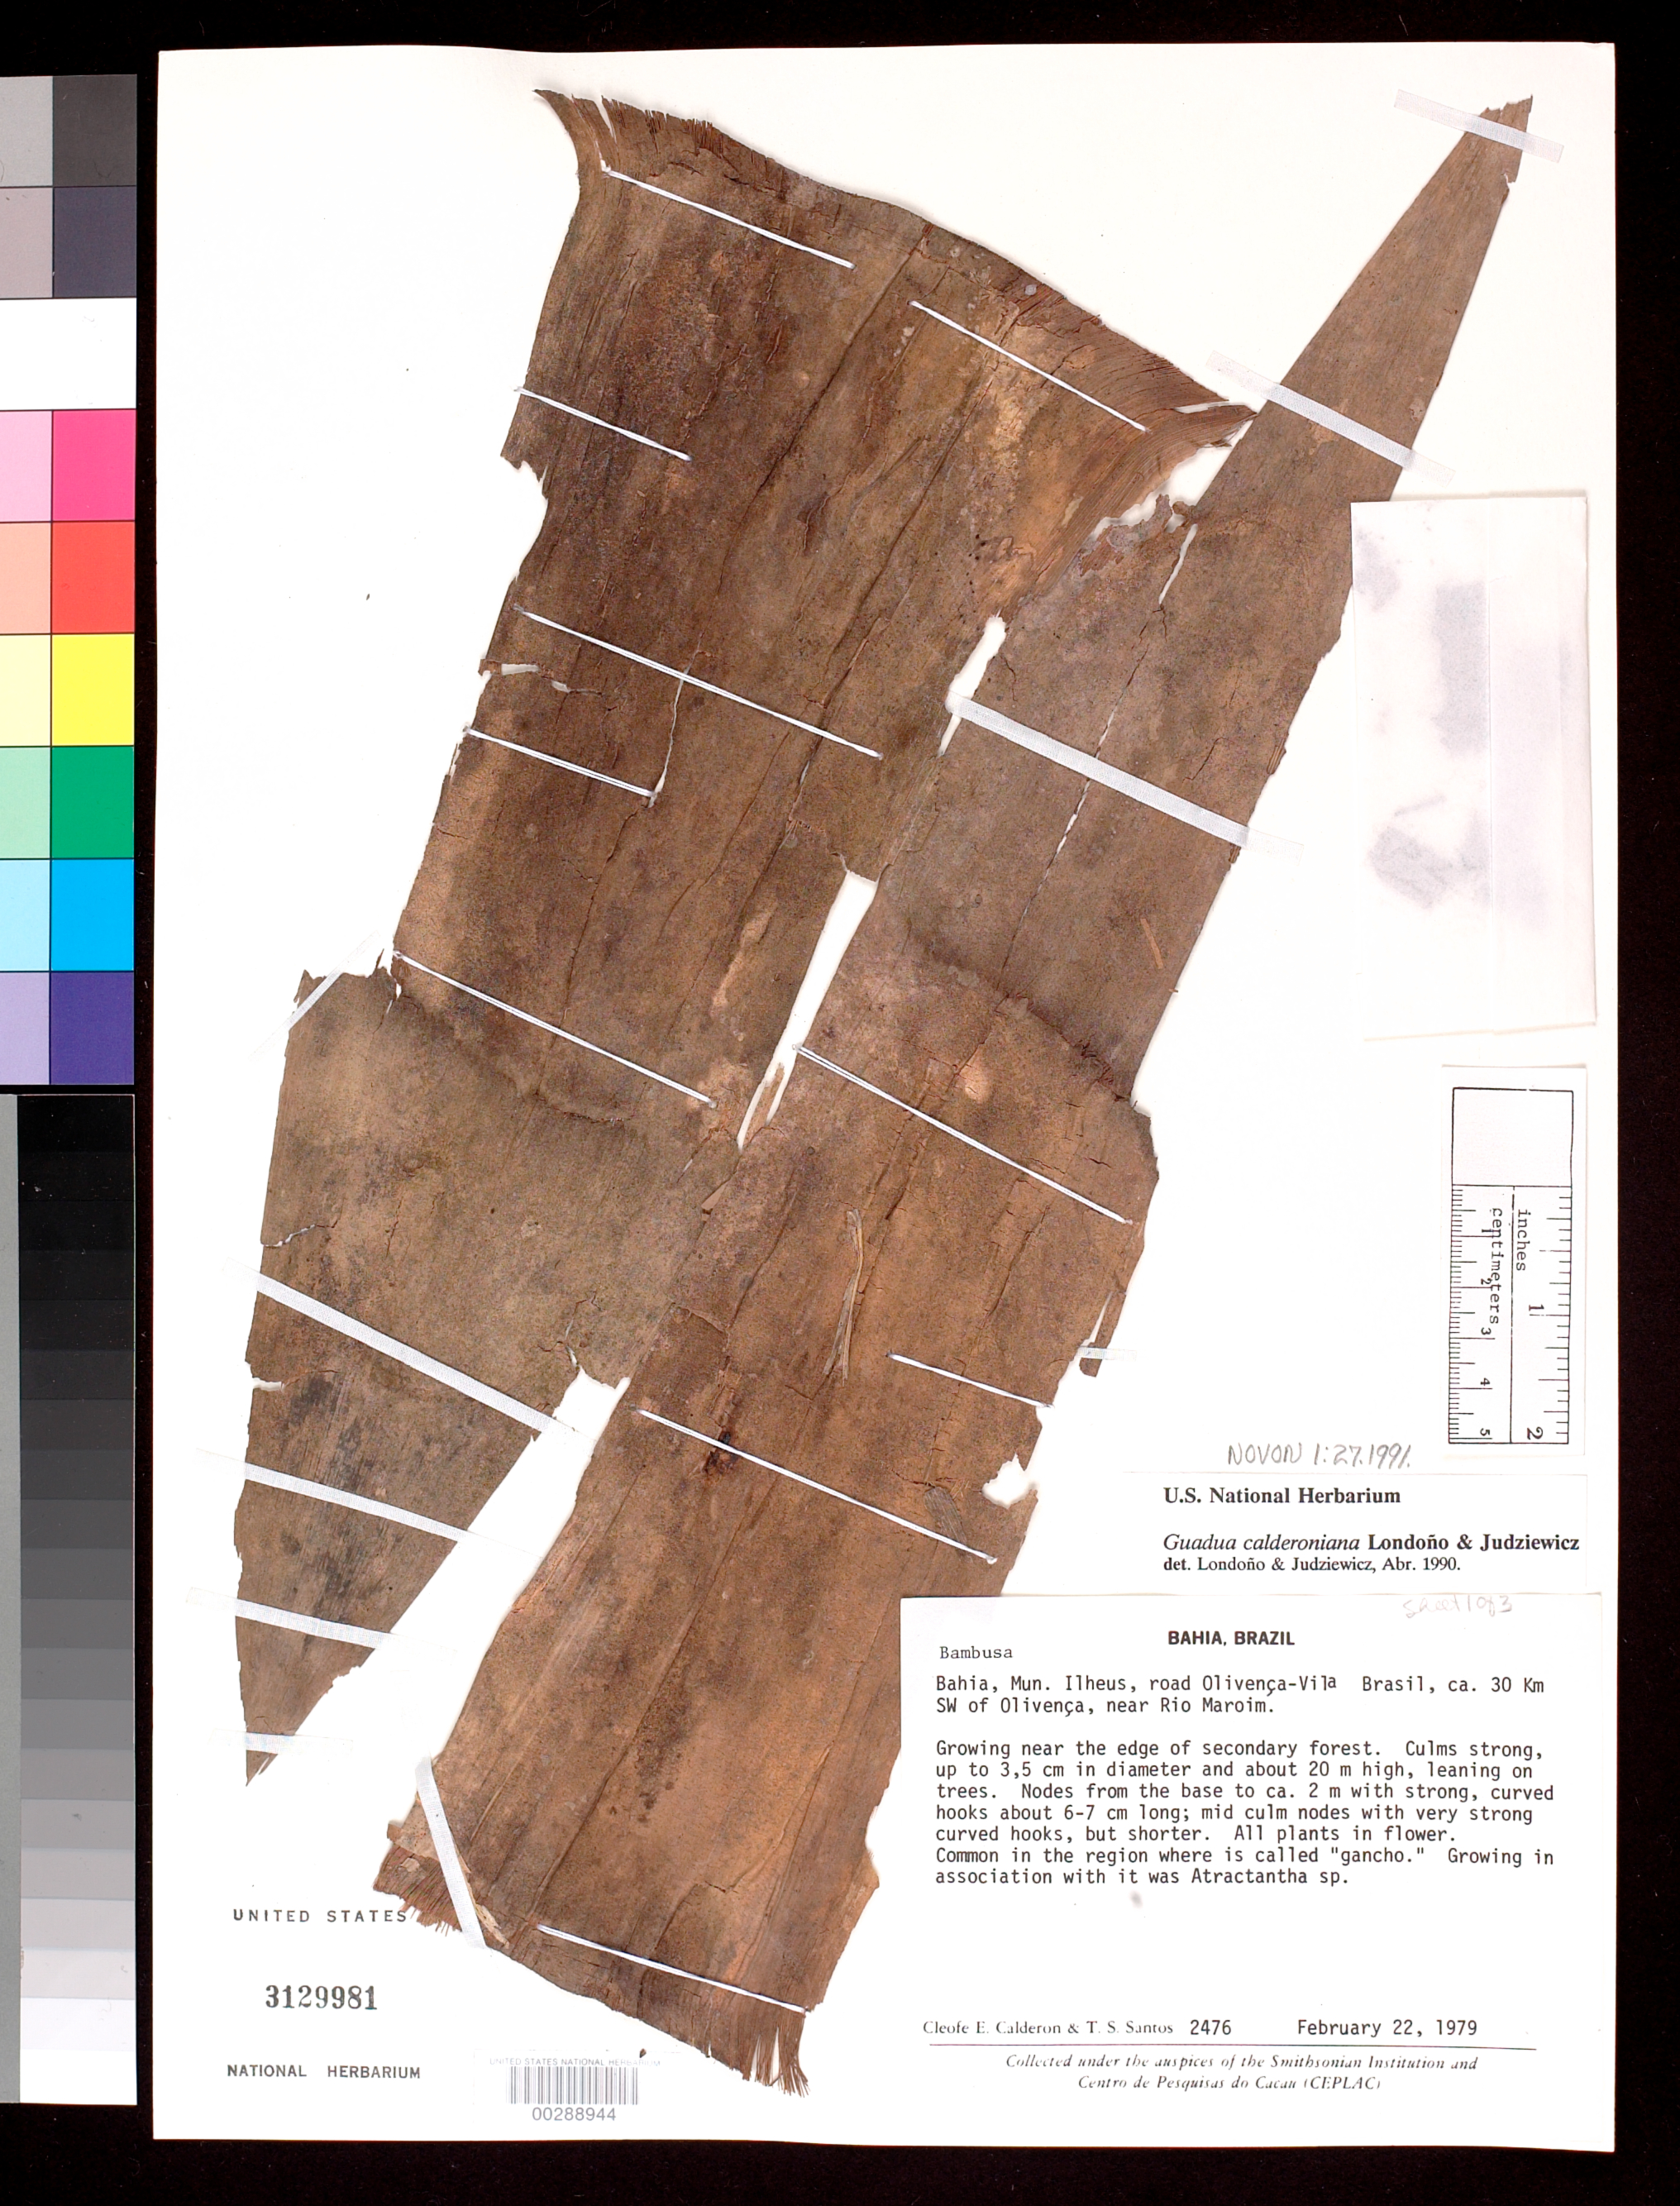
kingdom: Plantae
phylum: Tracheophyta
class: Liliopsida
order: Poales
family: Poaceae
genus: Guadua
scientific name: Guadua calderoniana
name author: Londoño & Judz.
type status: Isotype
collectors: C. E. Calderón & T. S. Santos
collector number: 2476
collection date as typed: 22 Feb 1979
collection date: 1979-02-22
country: Brazil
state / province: Bahia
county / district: Ilhéus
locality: Olivenca-Vila road, ca. 30 km SW of Olivenca, near Rio Maroim.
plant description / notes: Additional type material filed separately with bulky bamboos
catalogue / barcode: US 3129981